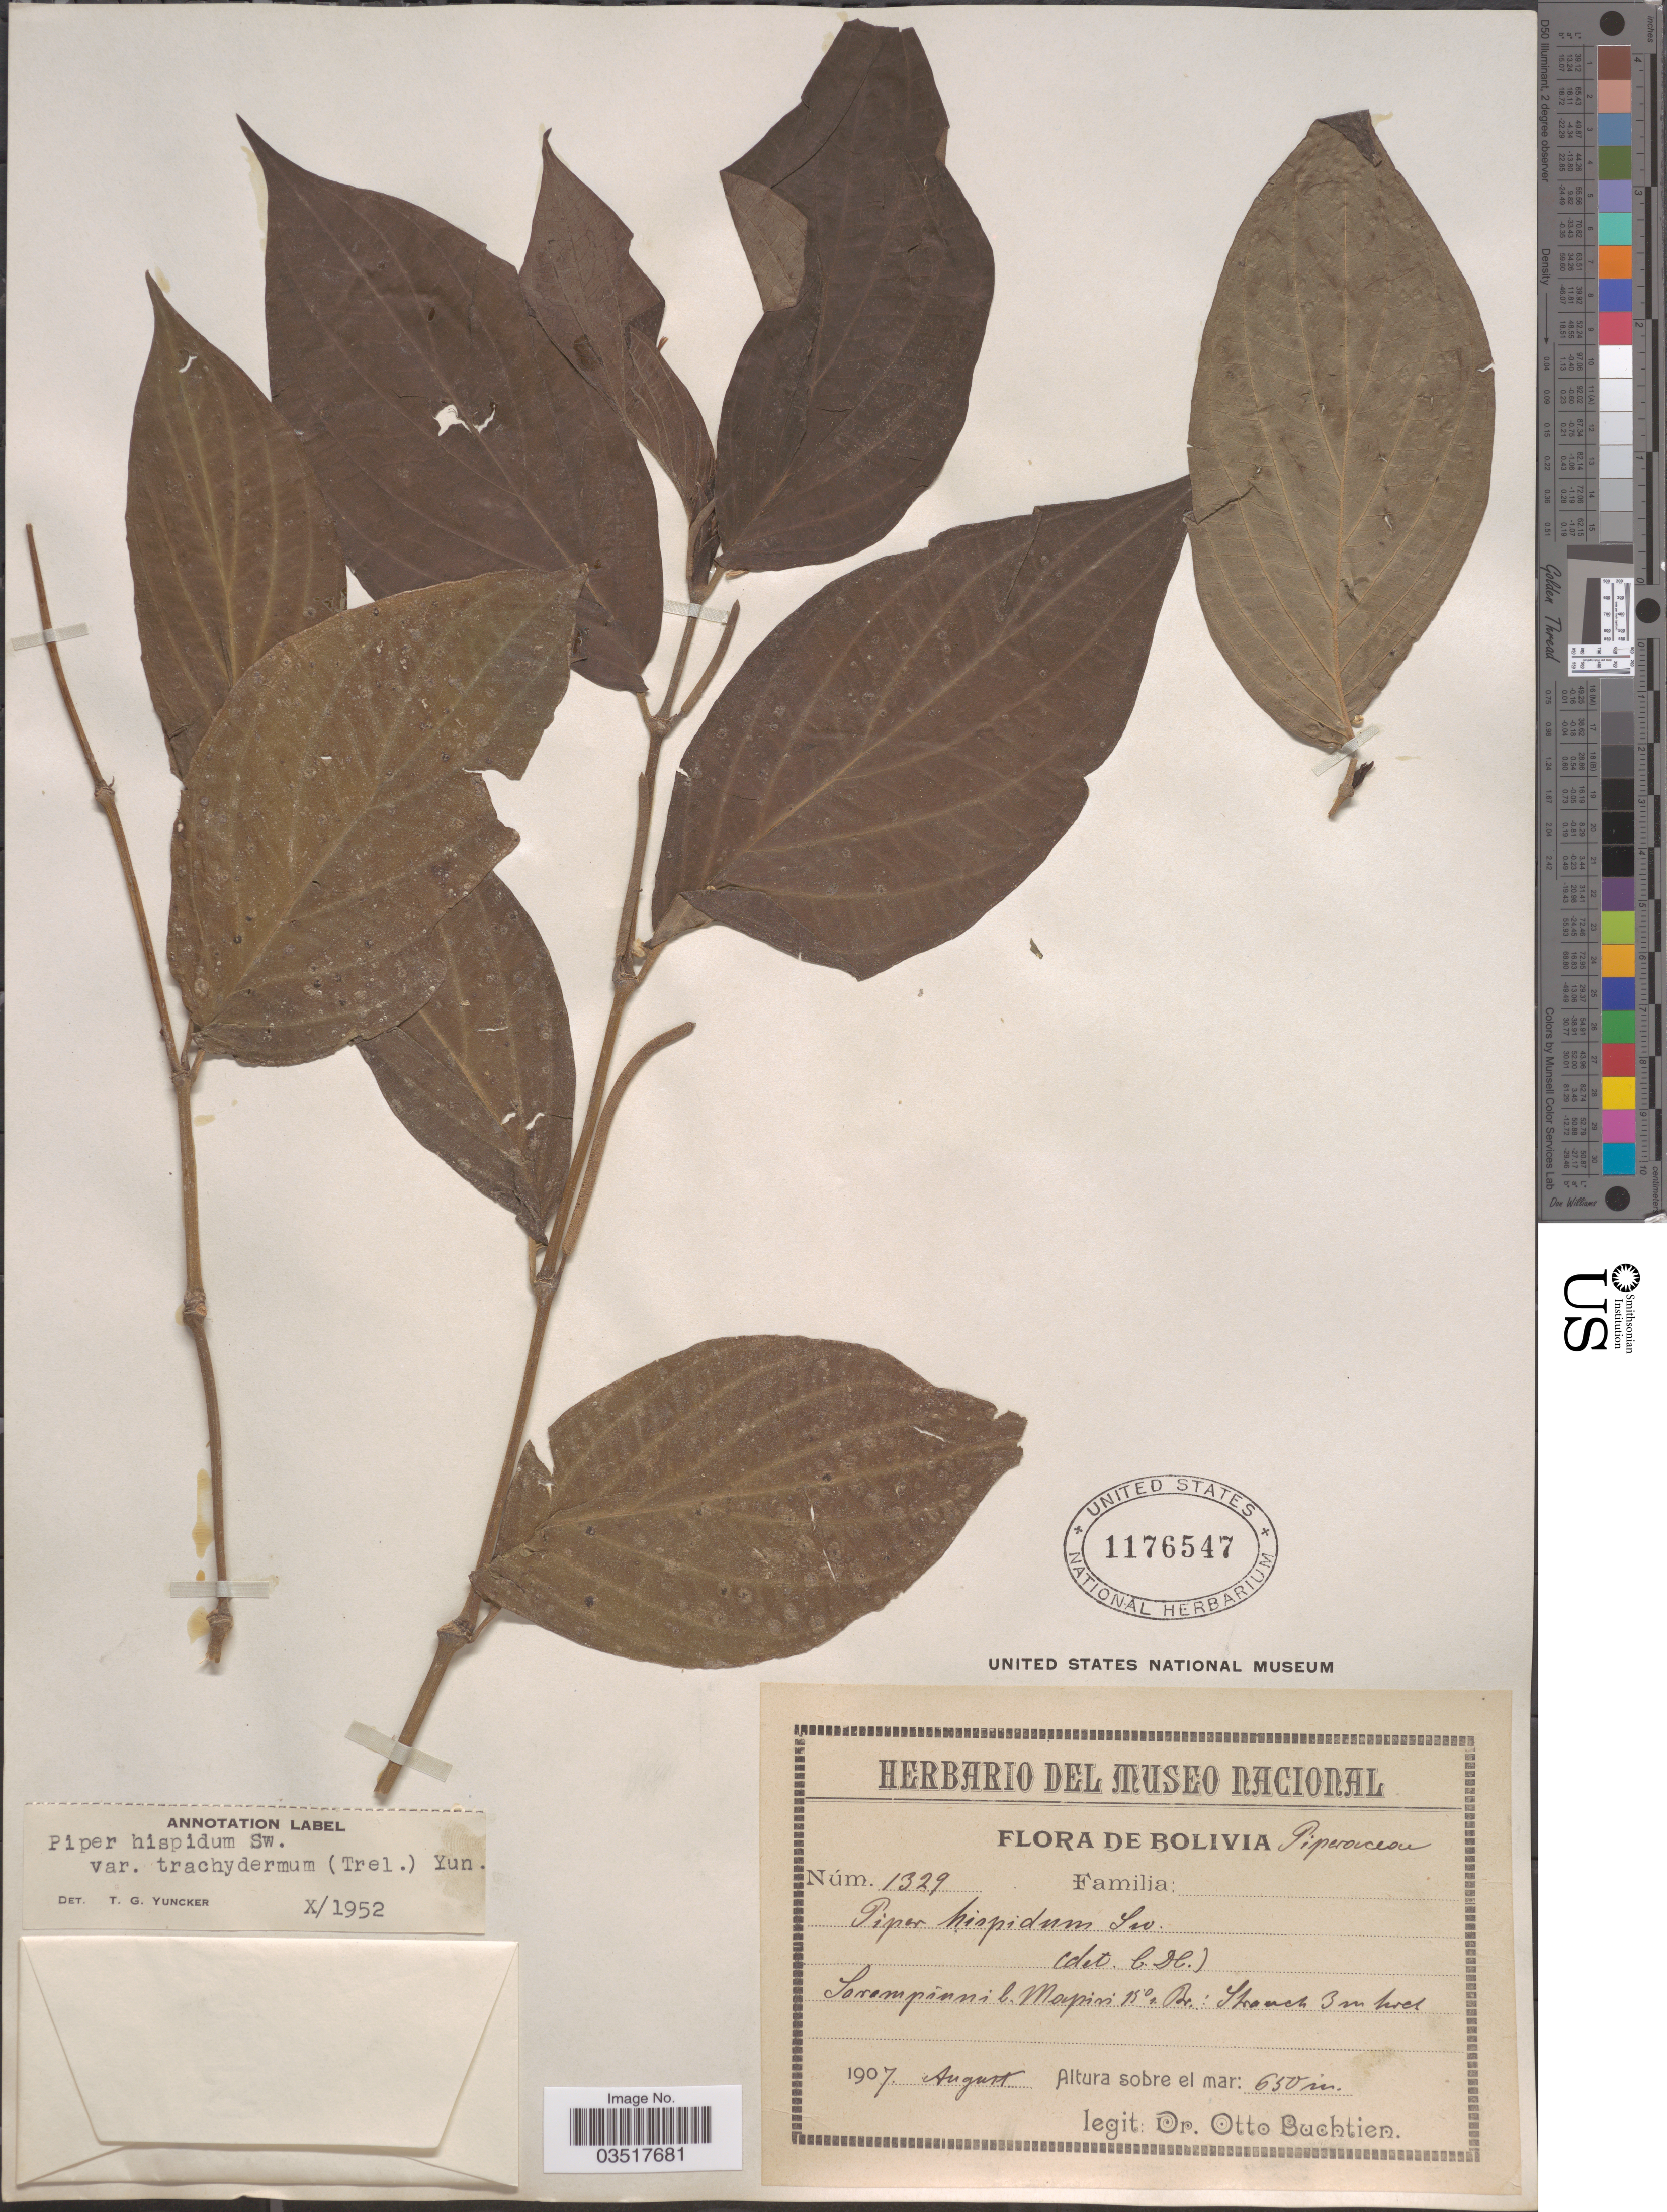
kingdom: Plantae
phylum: Tracheophyta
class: Magnoliopsida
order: Piperales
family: Piperaceae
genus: Piper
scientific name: Piper hispidum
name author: Sw.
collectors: O. Buchtien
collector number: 1329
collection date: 1907-08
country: Bolivia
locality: Sarampiuni b. Mapiri 15° s. Br.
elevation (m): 650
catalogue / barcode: US 1176547